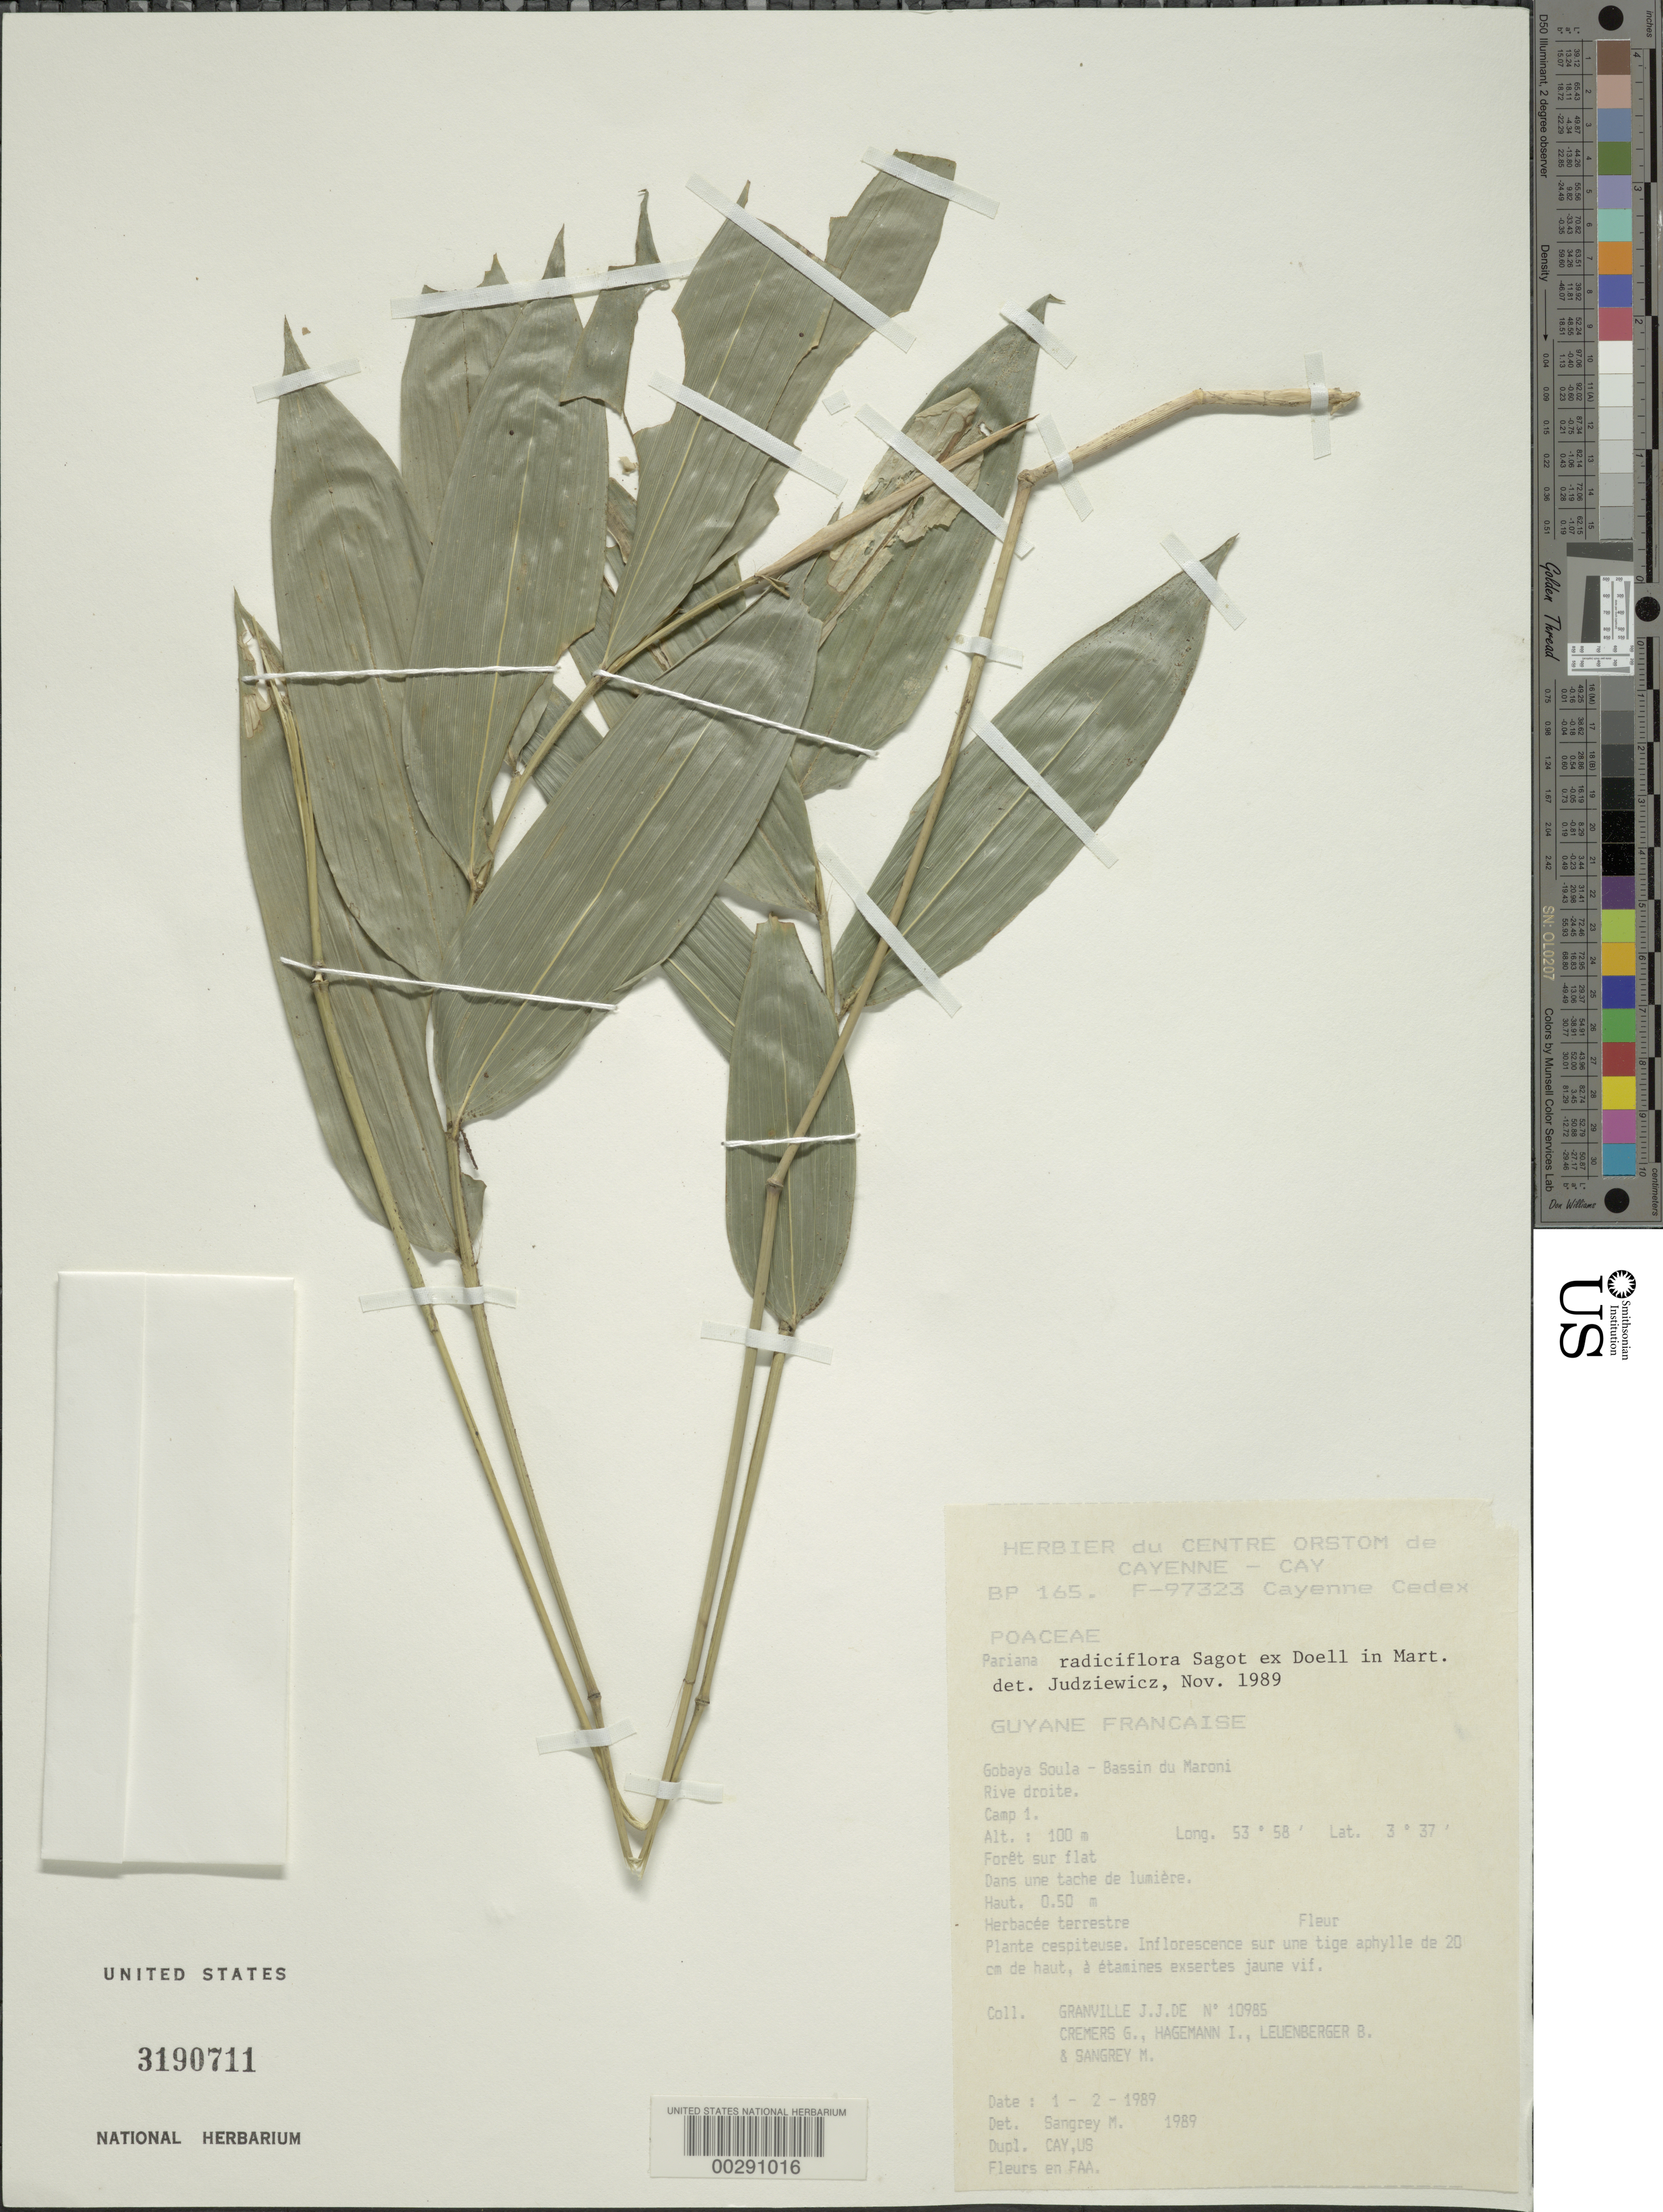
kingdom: Plantae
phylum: Tracheophyta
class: Liliopsida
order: Poales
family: Poaceae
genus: Pariana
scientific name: Pariana radiciflora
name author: Sagot ex Döll in Mart.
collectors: J.-J. de Granville, G. Cremers, I. Hagemann, B. Leuenberger & M. S. Sangrey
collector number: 10985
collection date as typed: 02 Jan 1989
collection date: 1989-01-02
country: French Guiana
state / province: Cayenne / Saint-Laurent-du-Maroni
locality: Gobaya soula, bassin du marioni, vicinity of camp no. 1. [in former inini arrondissement.]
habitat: Forest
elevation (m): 100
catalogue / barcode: US 3190711